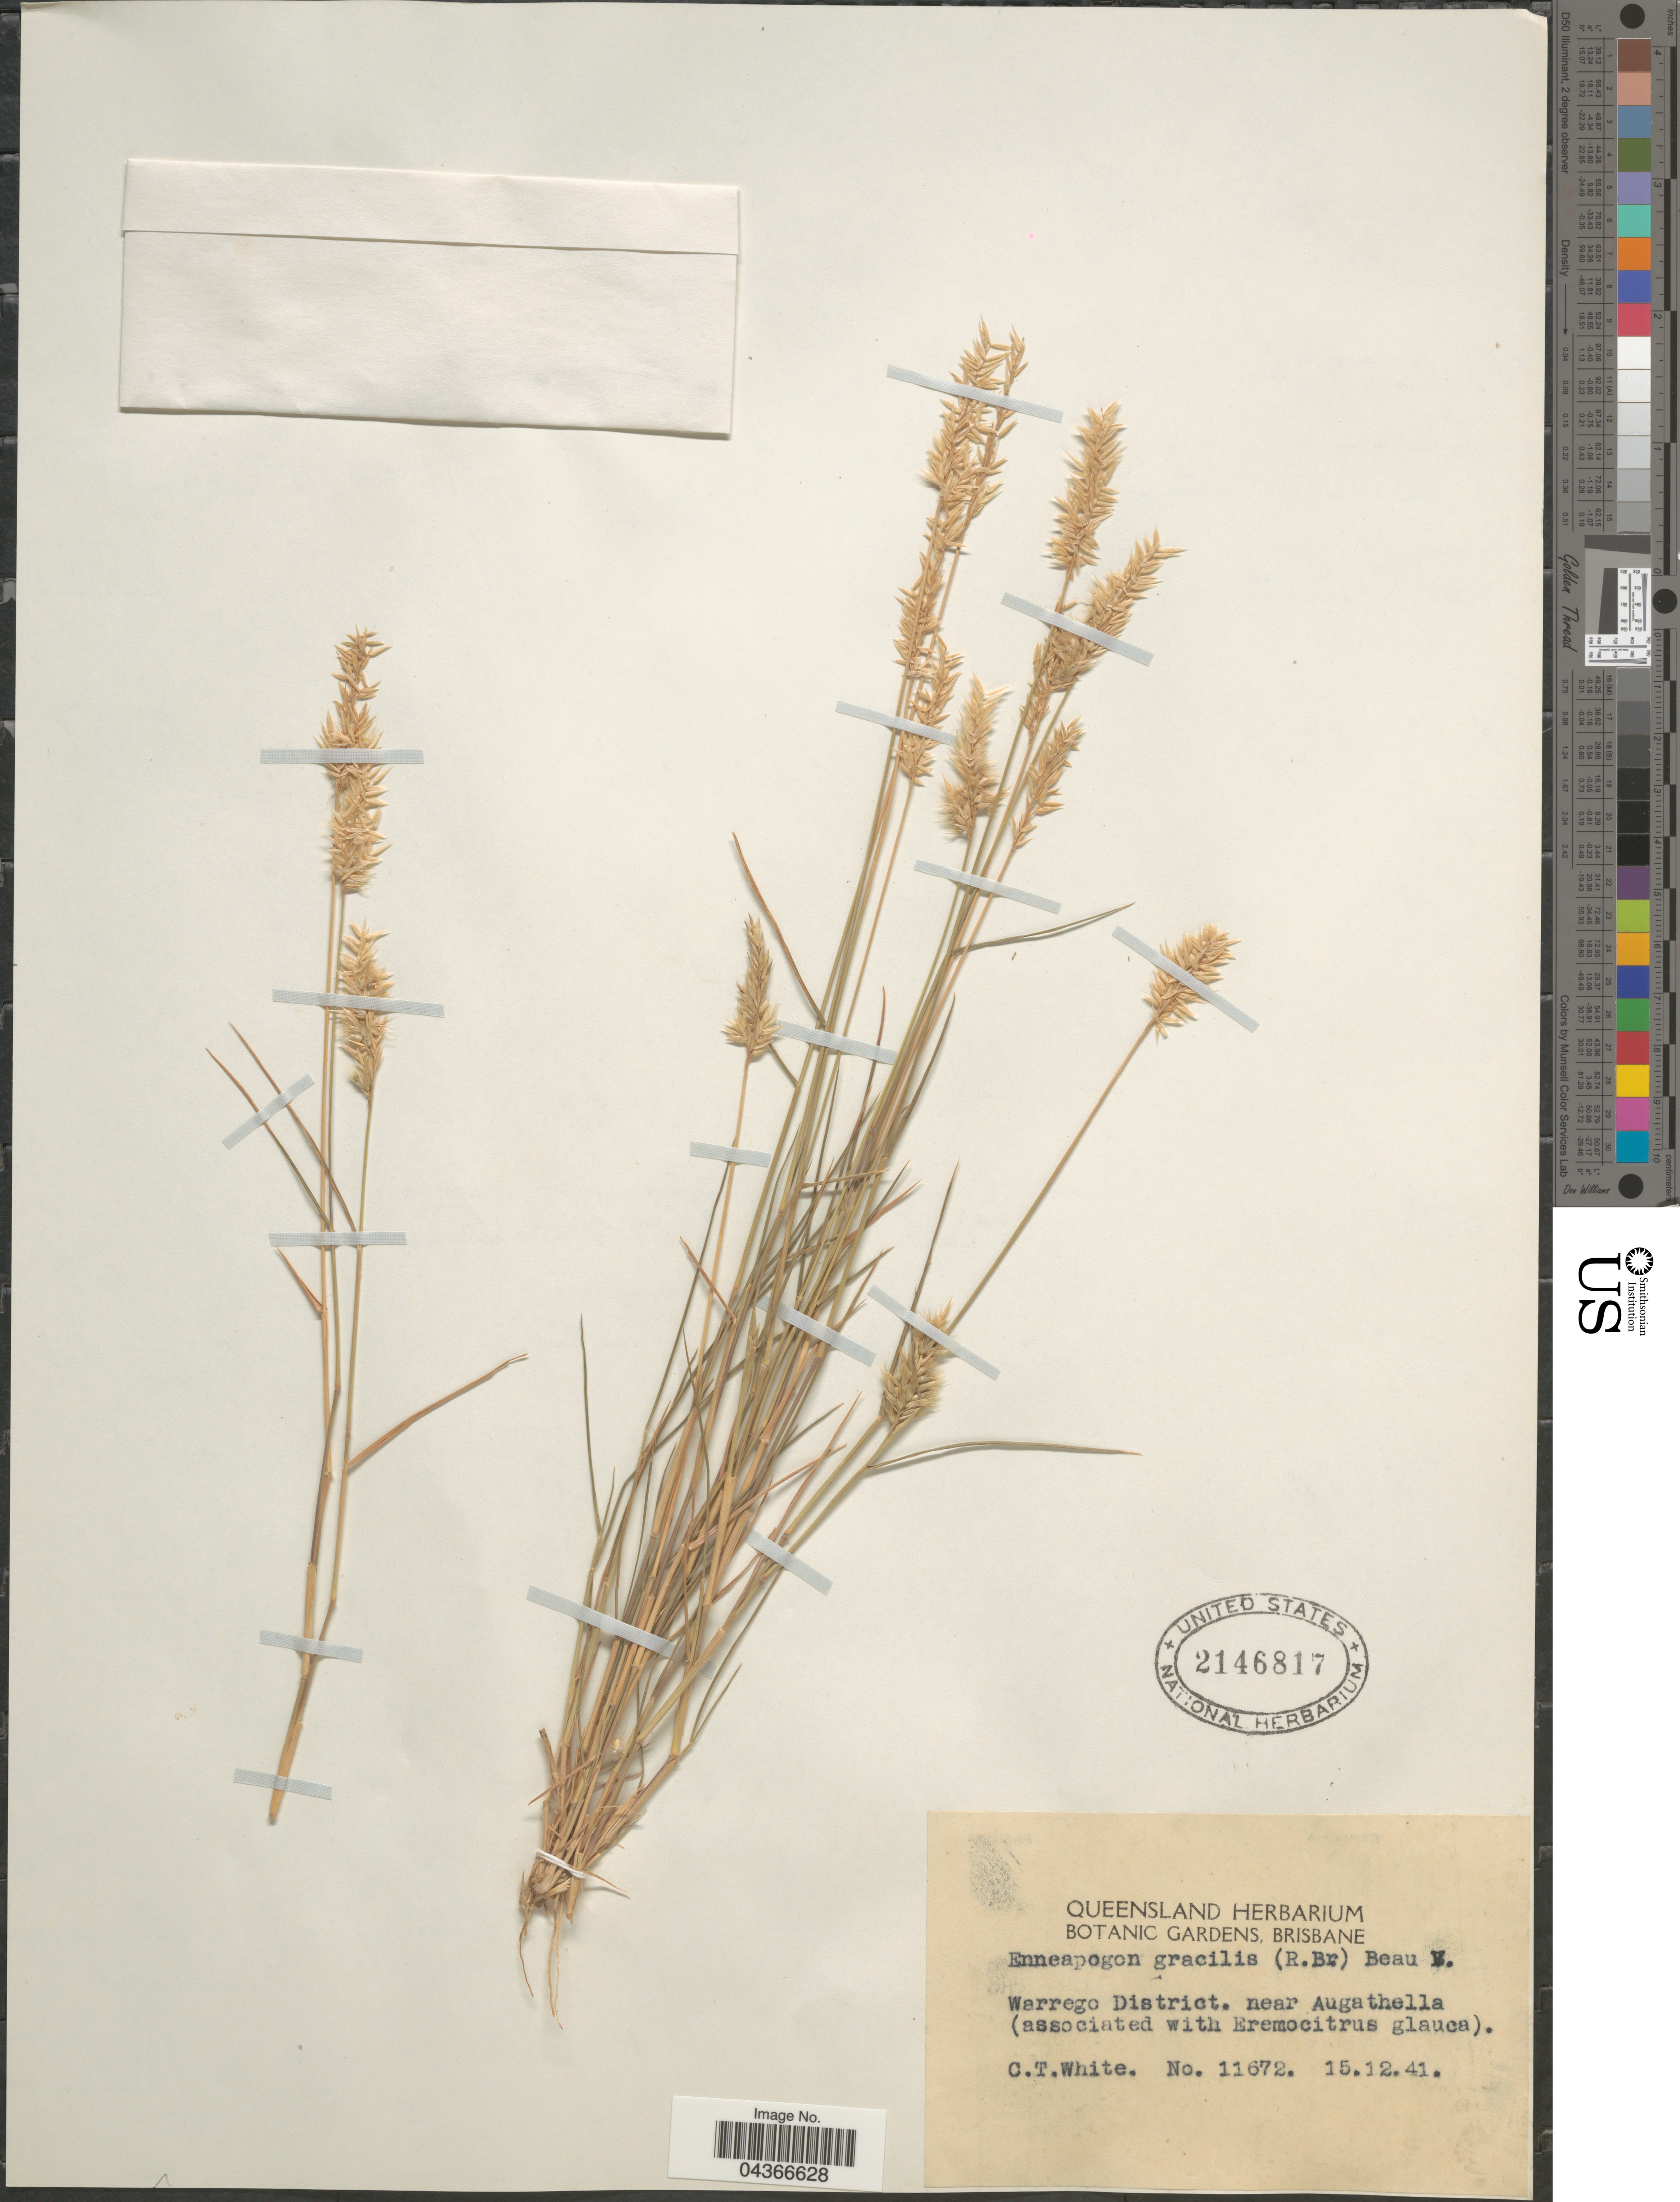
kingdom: Plantae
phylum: Tracheophyta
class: Liliopsida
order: Poales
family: Poaceae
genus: Enneapogon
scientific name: Enneapogon gracilis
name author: (R. Br.) P. Beauv.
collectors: C. T. White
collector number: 11672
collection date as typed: Transcribed d/m/y: 15/12/41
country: Australia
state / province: Queensland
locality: Warrego District. near Augathella.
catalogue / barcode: US 2146817